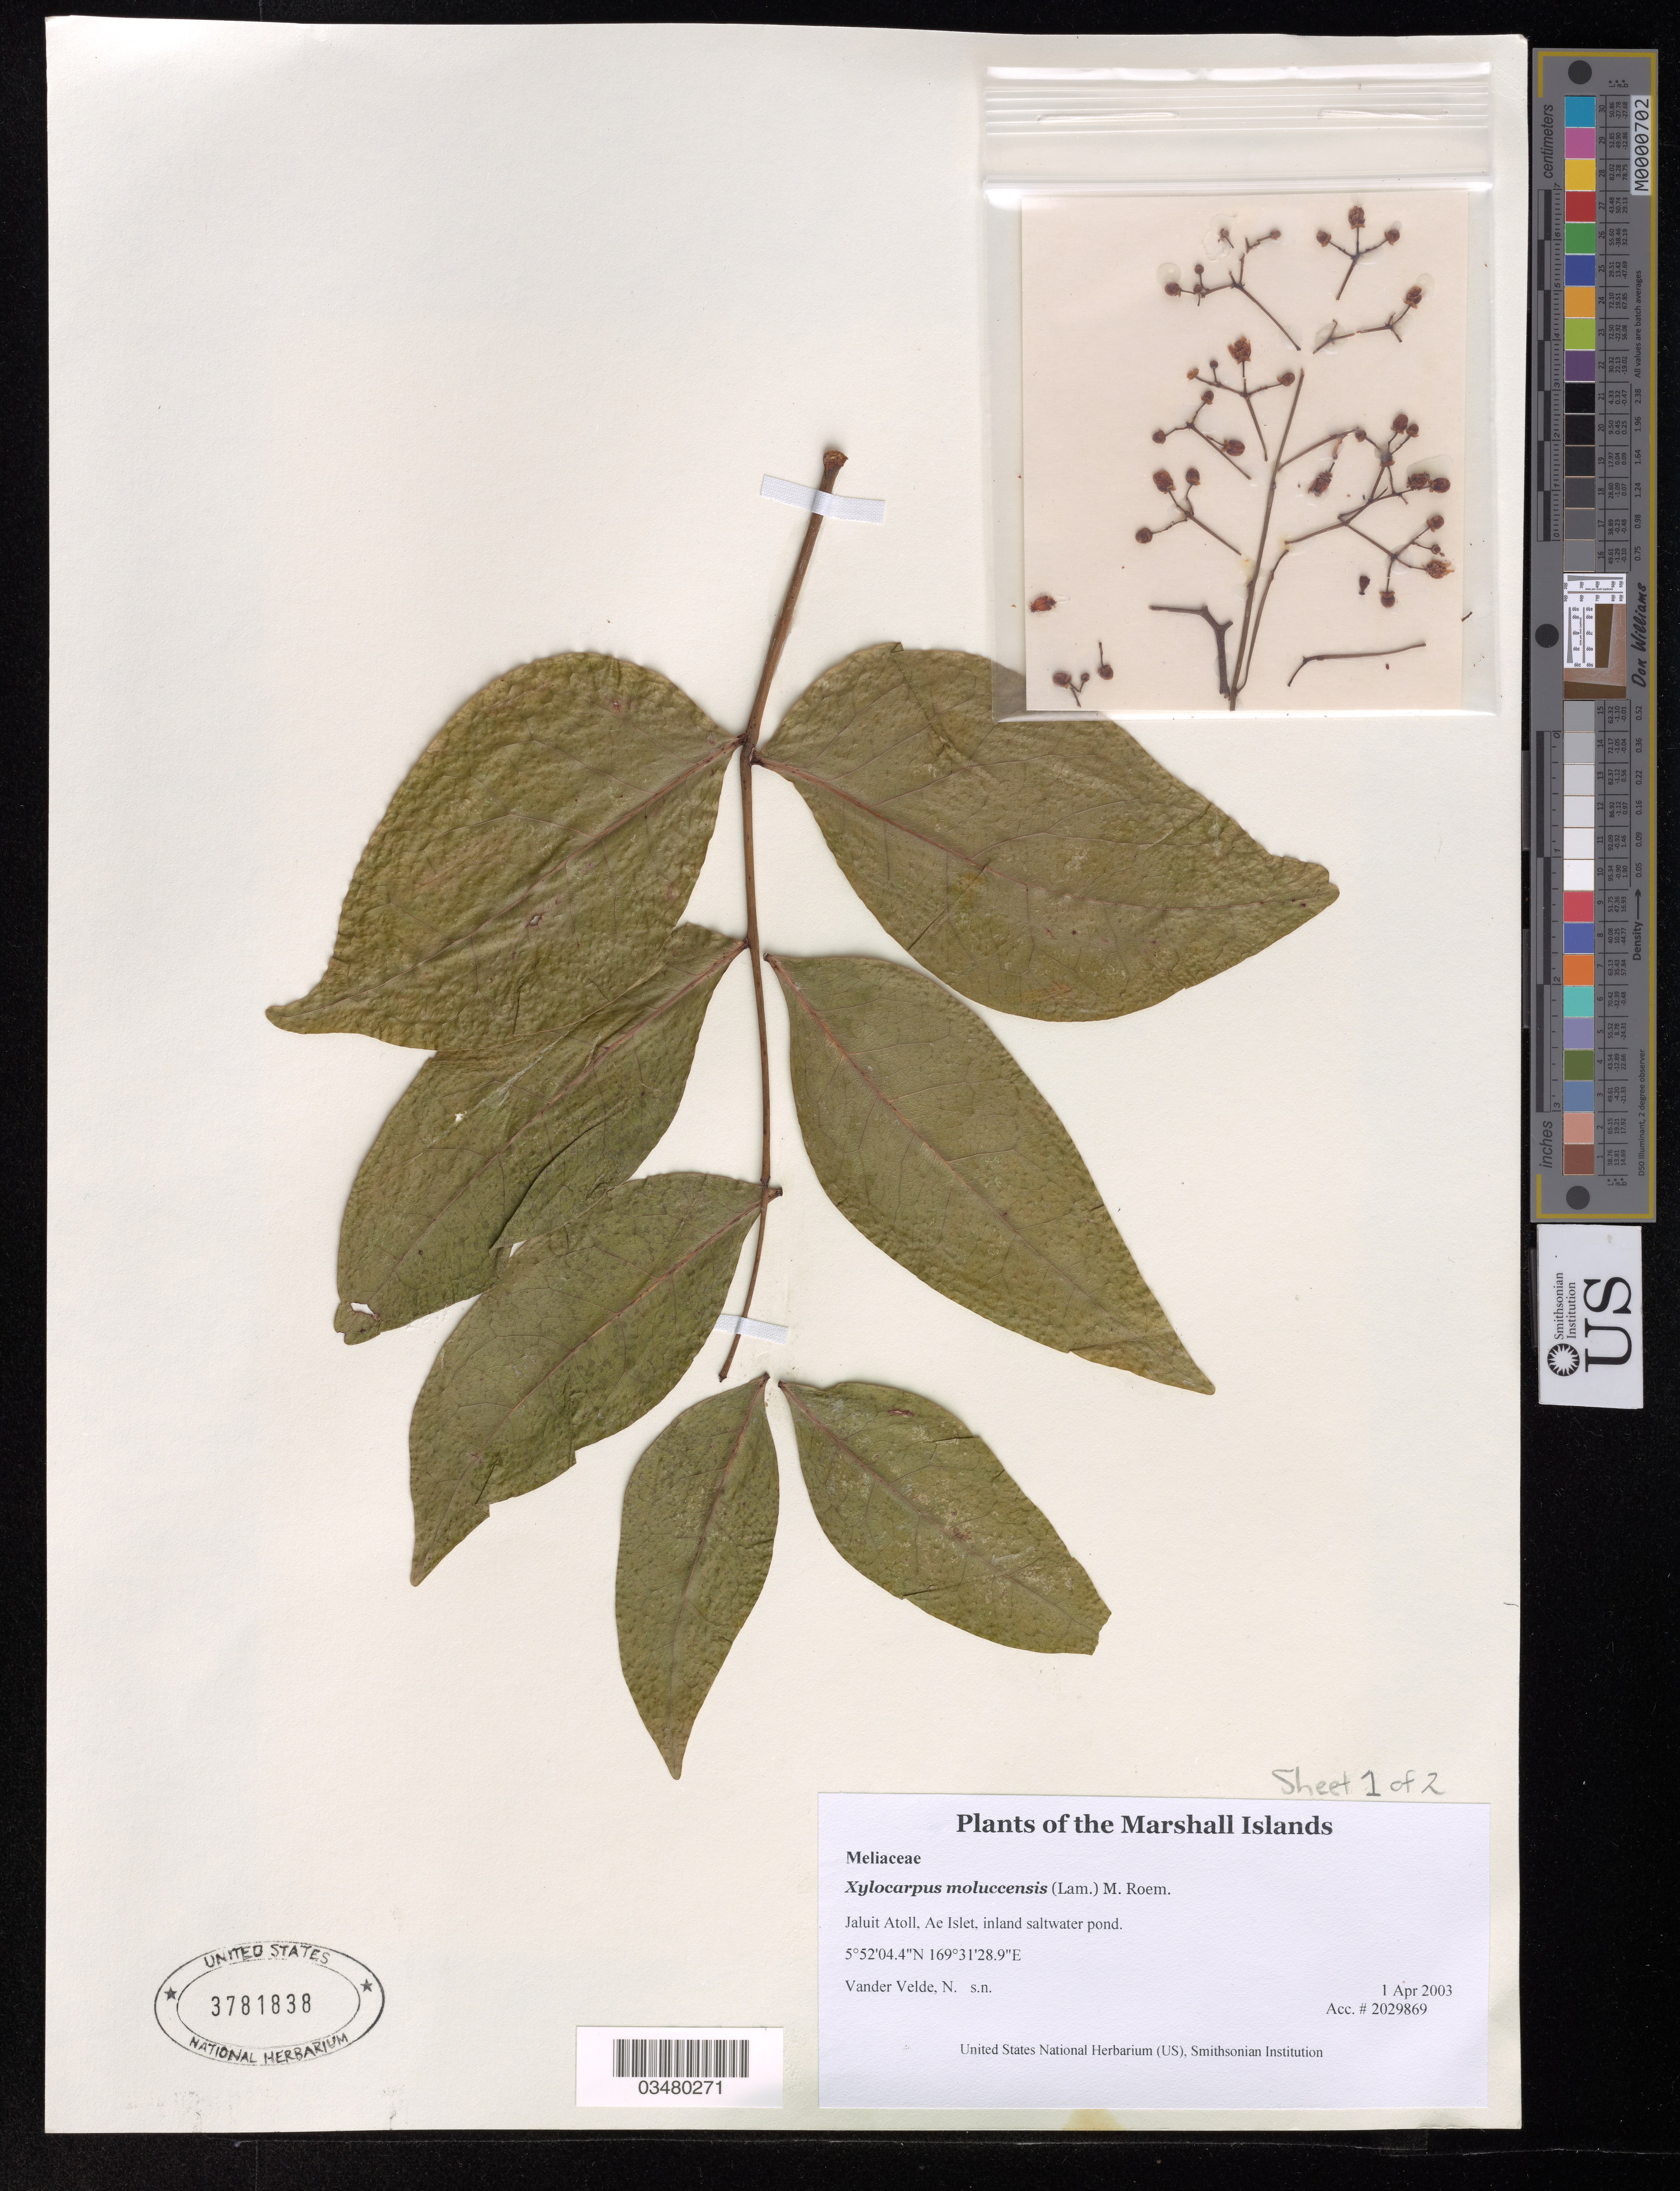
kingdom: Plantae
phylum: Tracheophyta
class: Magnoliopsida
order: Sapindales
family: Meliaceae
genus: Xylocarpus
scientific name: Xylocarpus moluccensis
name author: (Lam.) M. Roem.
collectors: N. Vander Velde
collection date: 2003-04-01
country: Marshall Islands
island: Jaluit Atoll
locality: Jaluit Atoll, Ae Islet, inland saltwater pond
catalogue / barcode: US 3781838